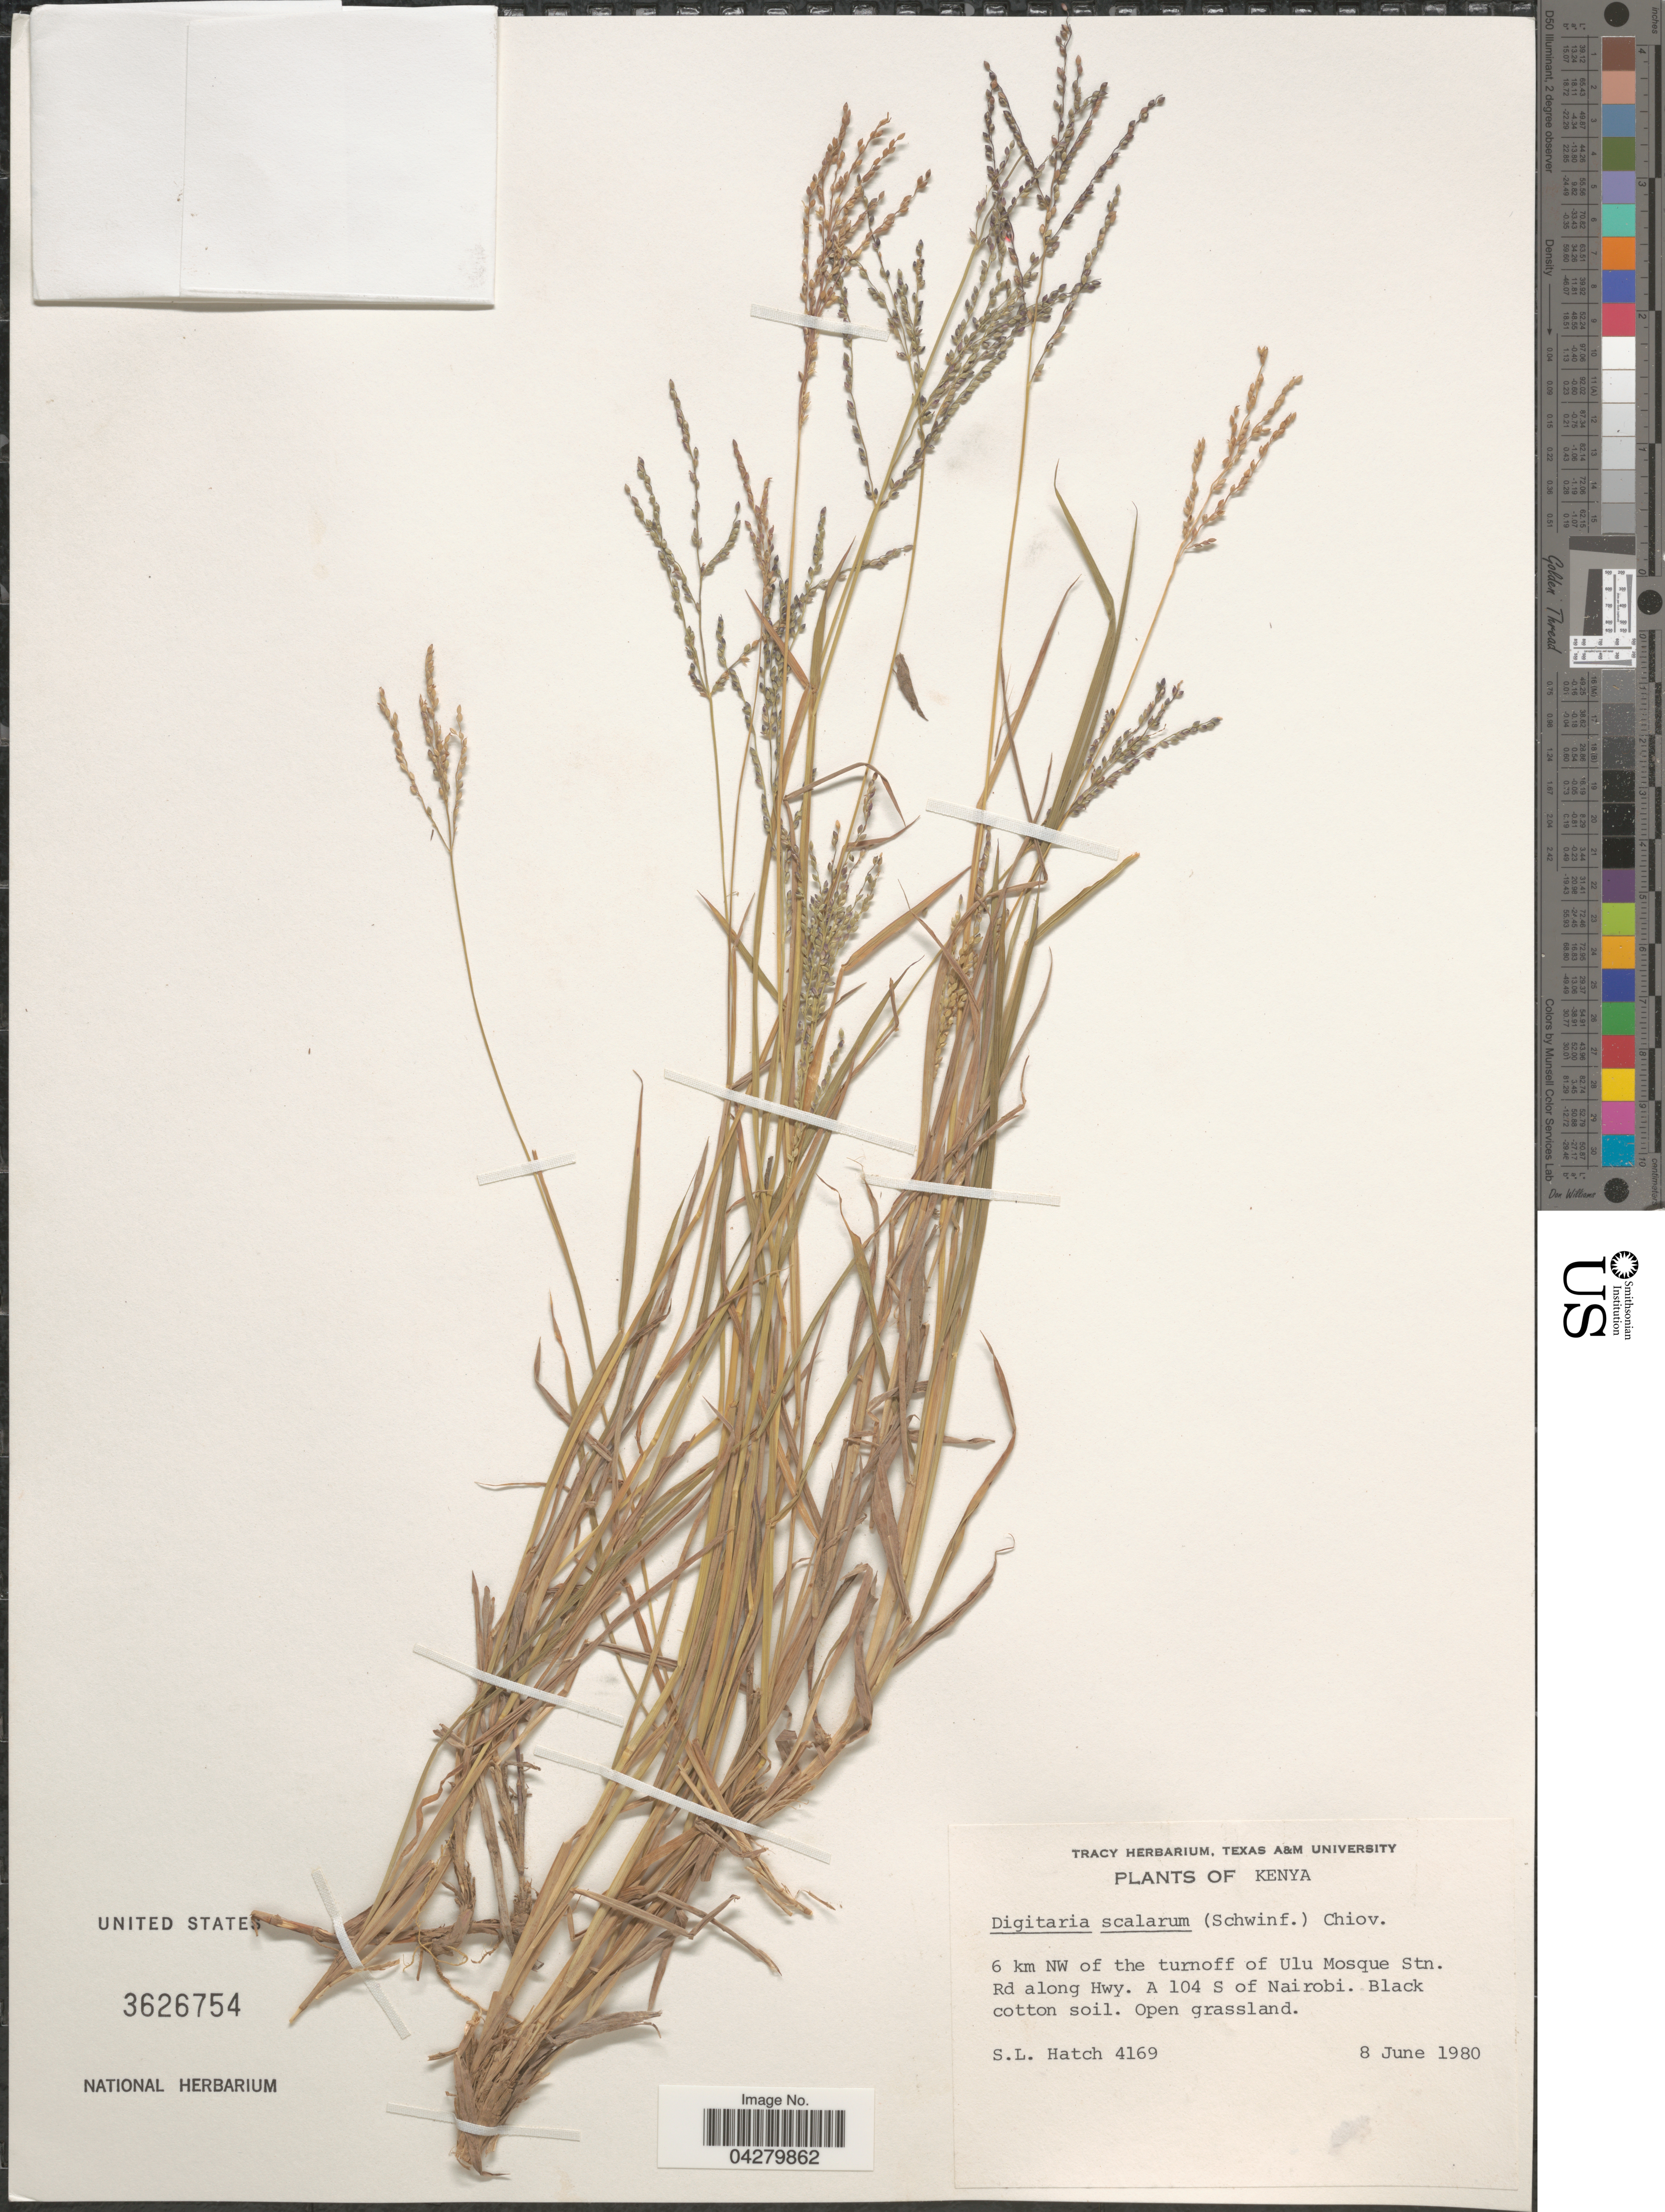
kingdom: Plantae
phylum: Tracheophyta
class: Liliopsida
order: Poales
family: Poaceae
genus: Digitaria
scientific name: Digitaria abyssinica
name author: (Hochst. ex Rich.) Stapf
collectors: S. Hatch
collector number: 4169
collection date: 1980-06-08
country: Kenya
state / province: Nairobi Area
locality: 6 km NW of the turnoff of Ulu Mosque Stn. Rd along Hwy. A 104 S of Nairobi.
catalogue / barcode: US 3626754